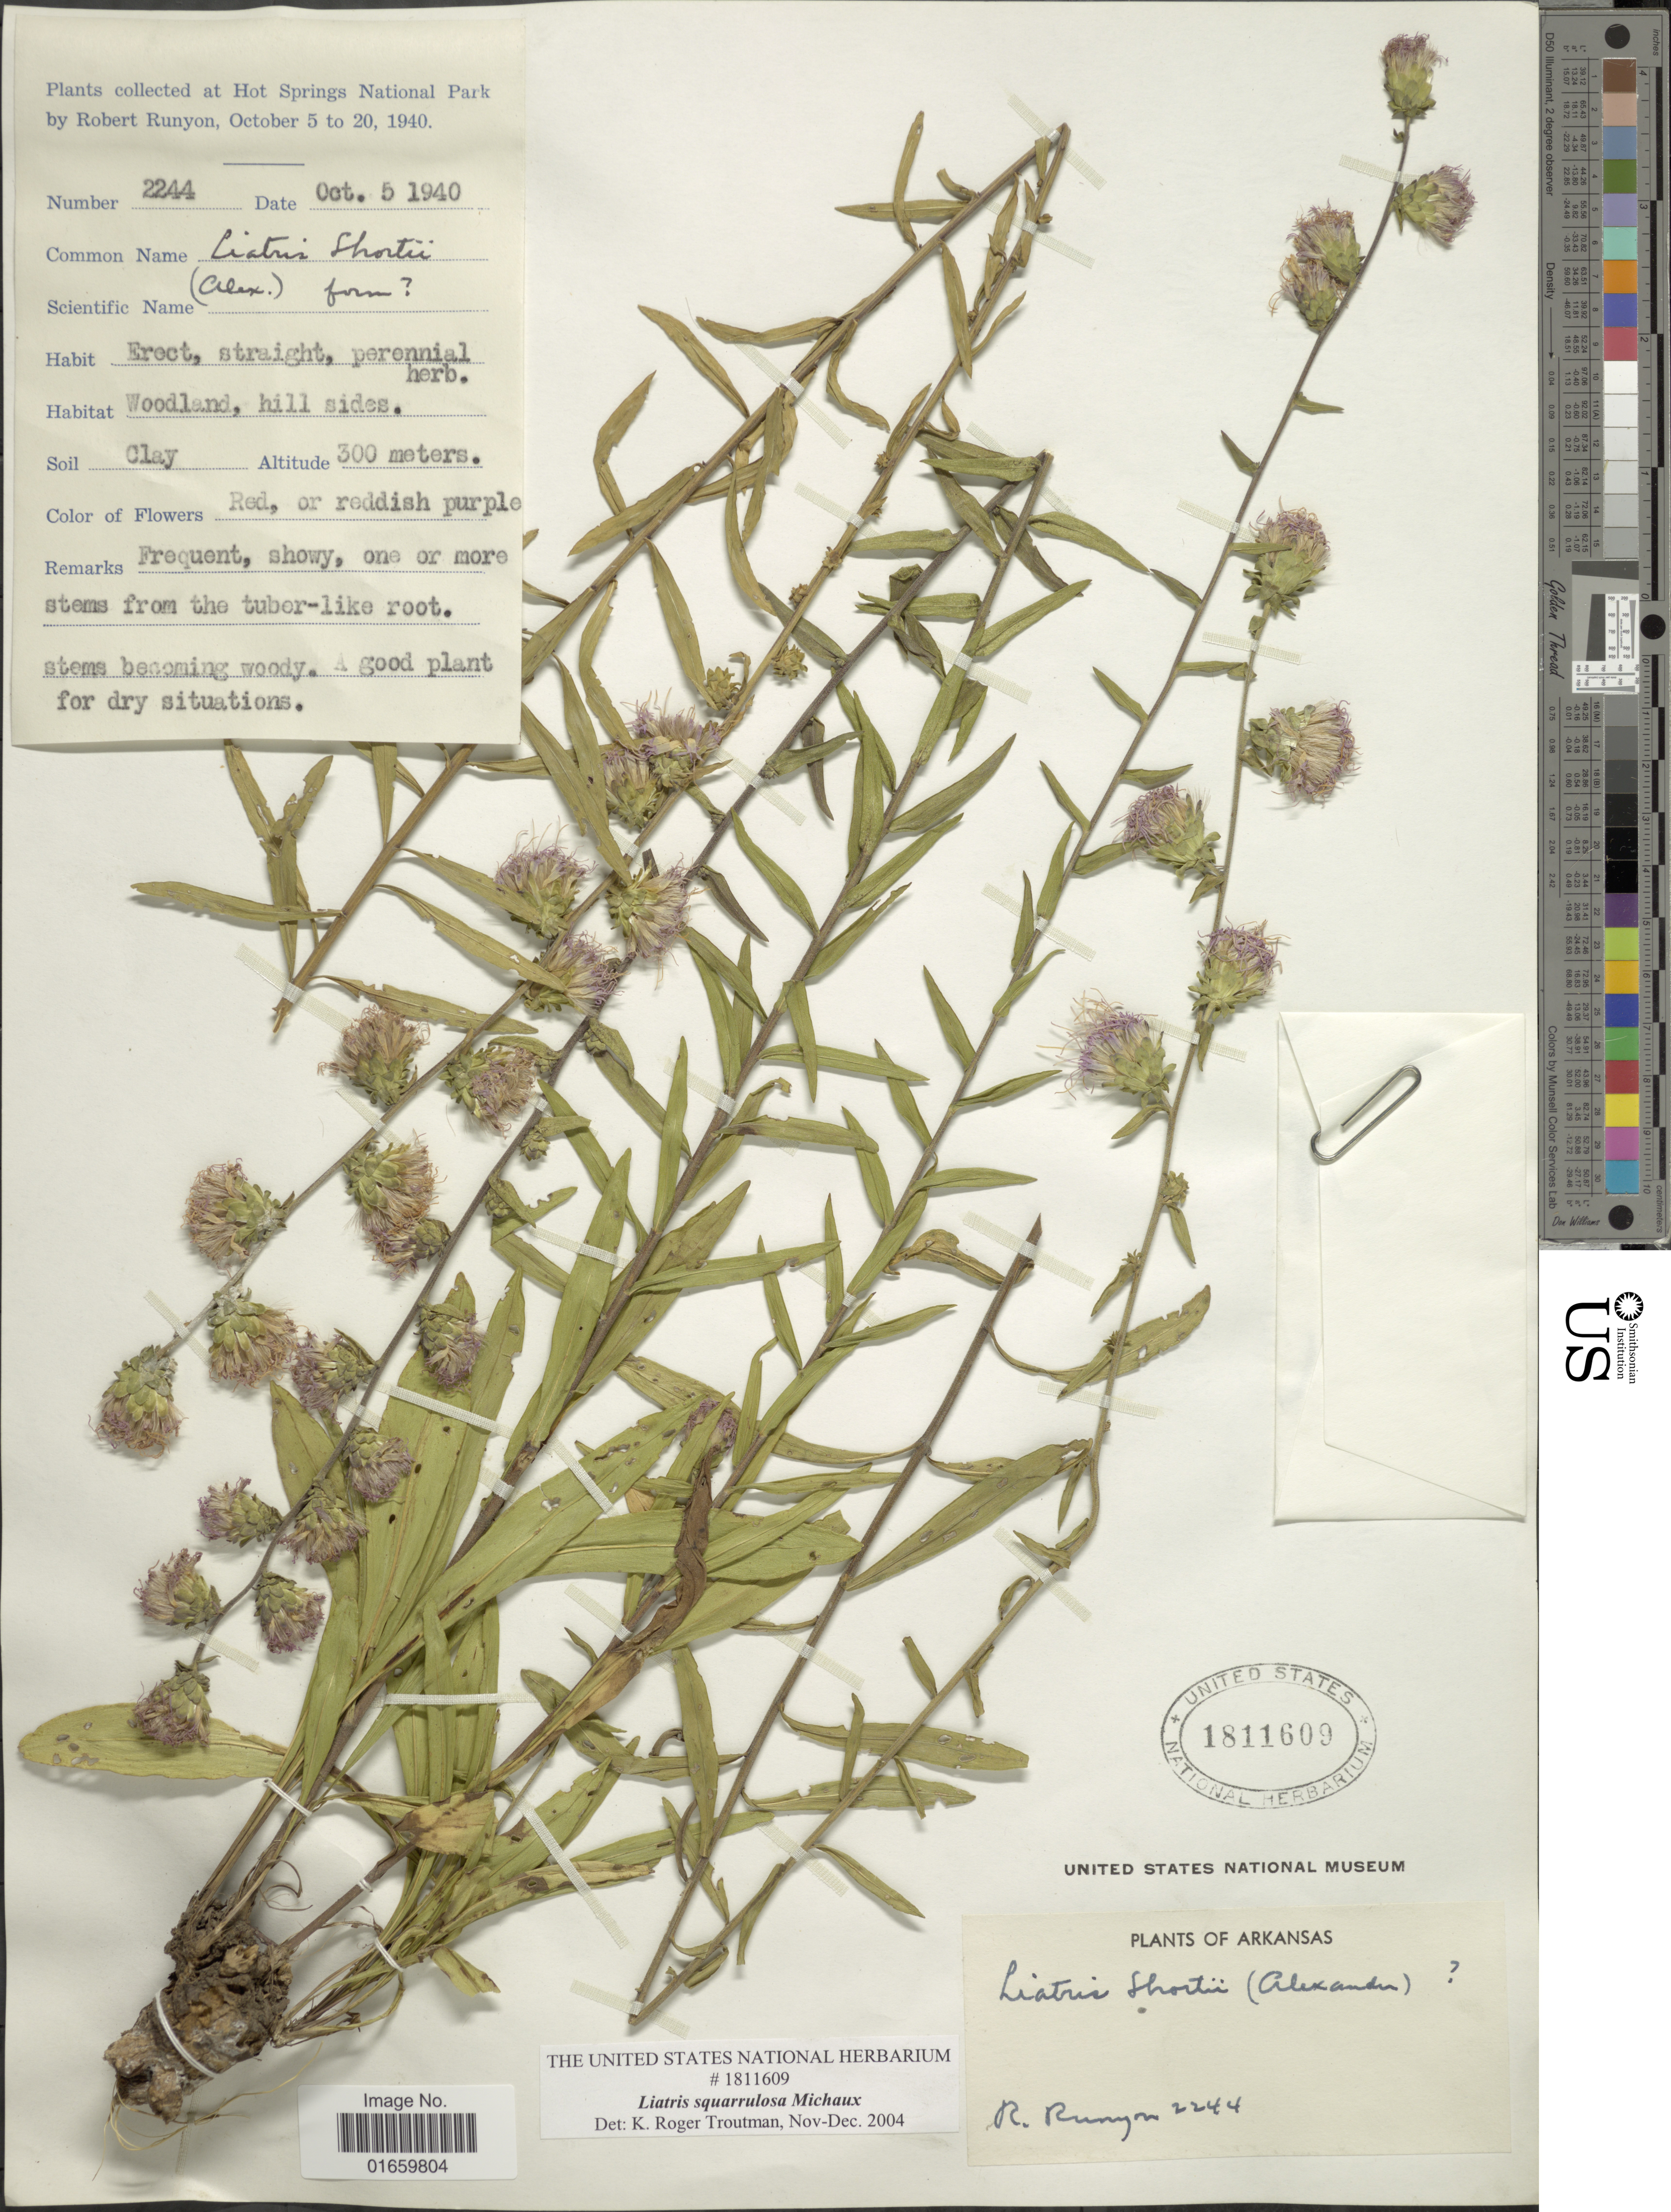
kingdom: Plantae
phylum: Tracheophyta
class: Magnoliopsida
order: Asterales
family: Asteraceae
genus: Liatris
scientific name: Liatris squarrulosa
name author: Michx.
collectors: R. Runyon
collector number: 2244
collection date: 1940-10-05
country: United States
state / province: Arkansas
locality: Woodland , hill sides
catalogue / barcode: US 1811609